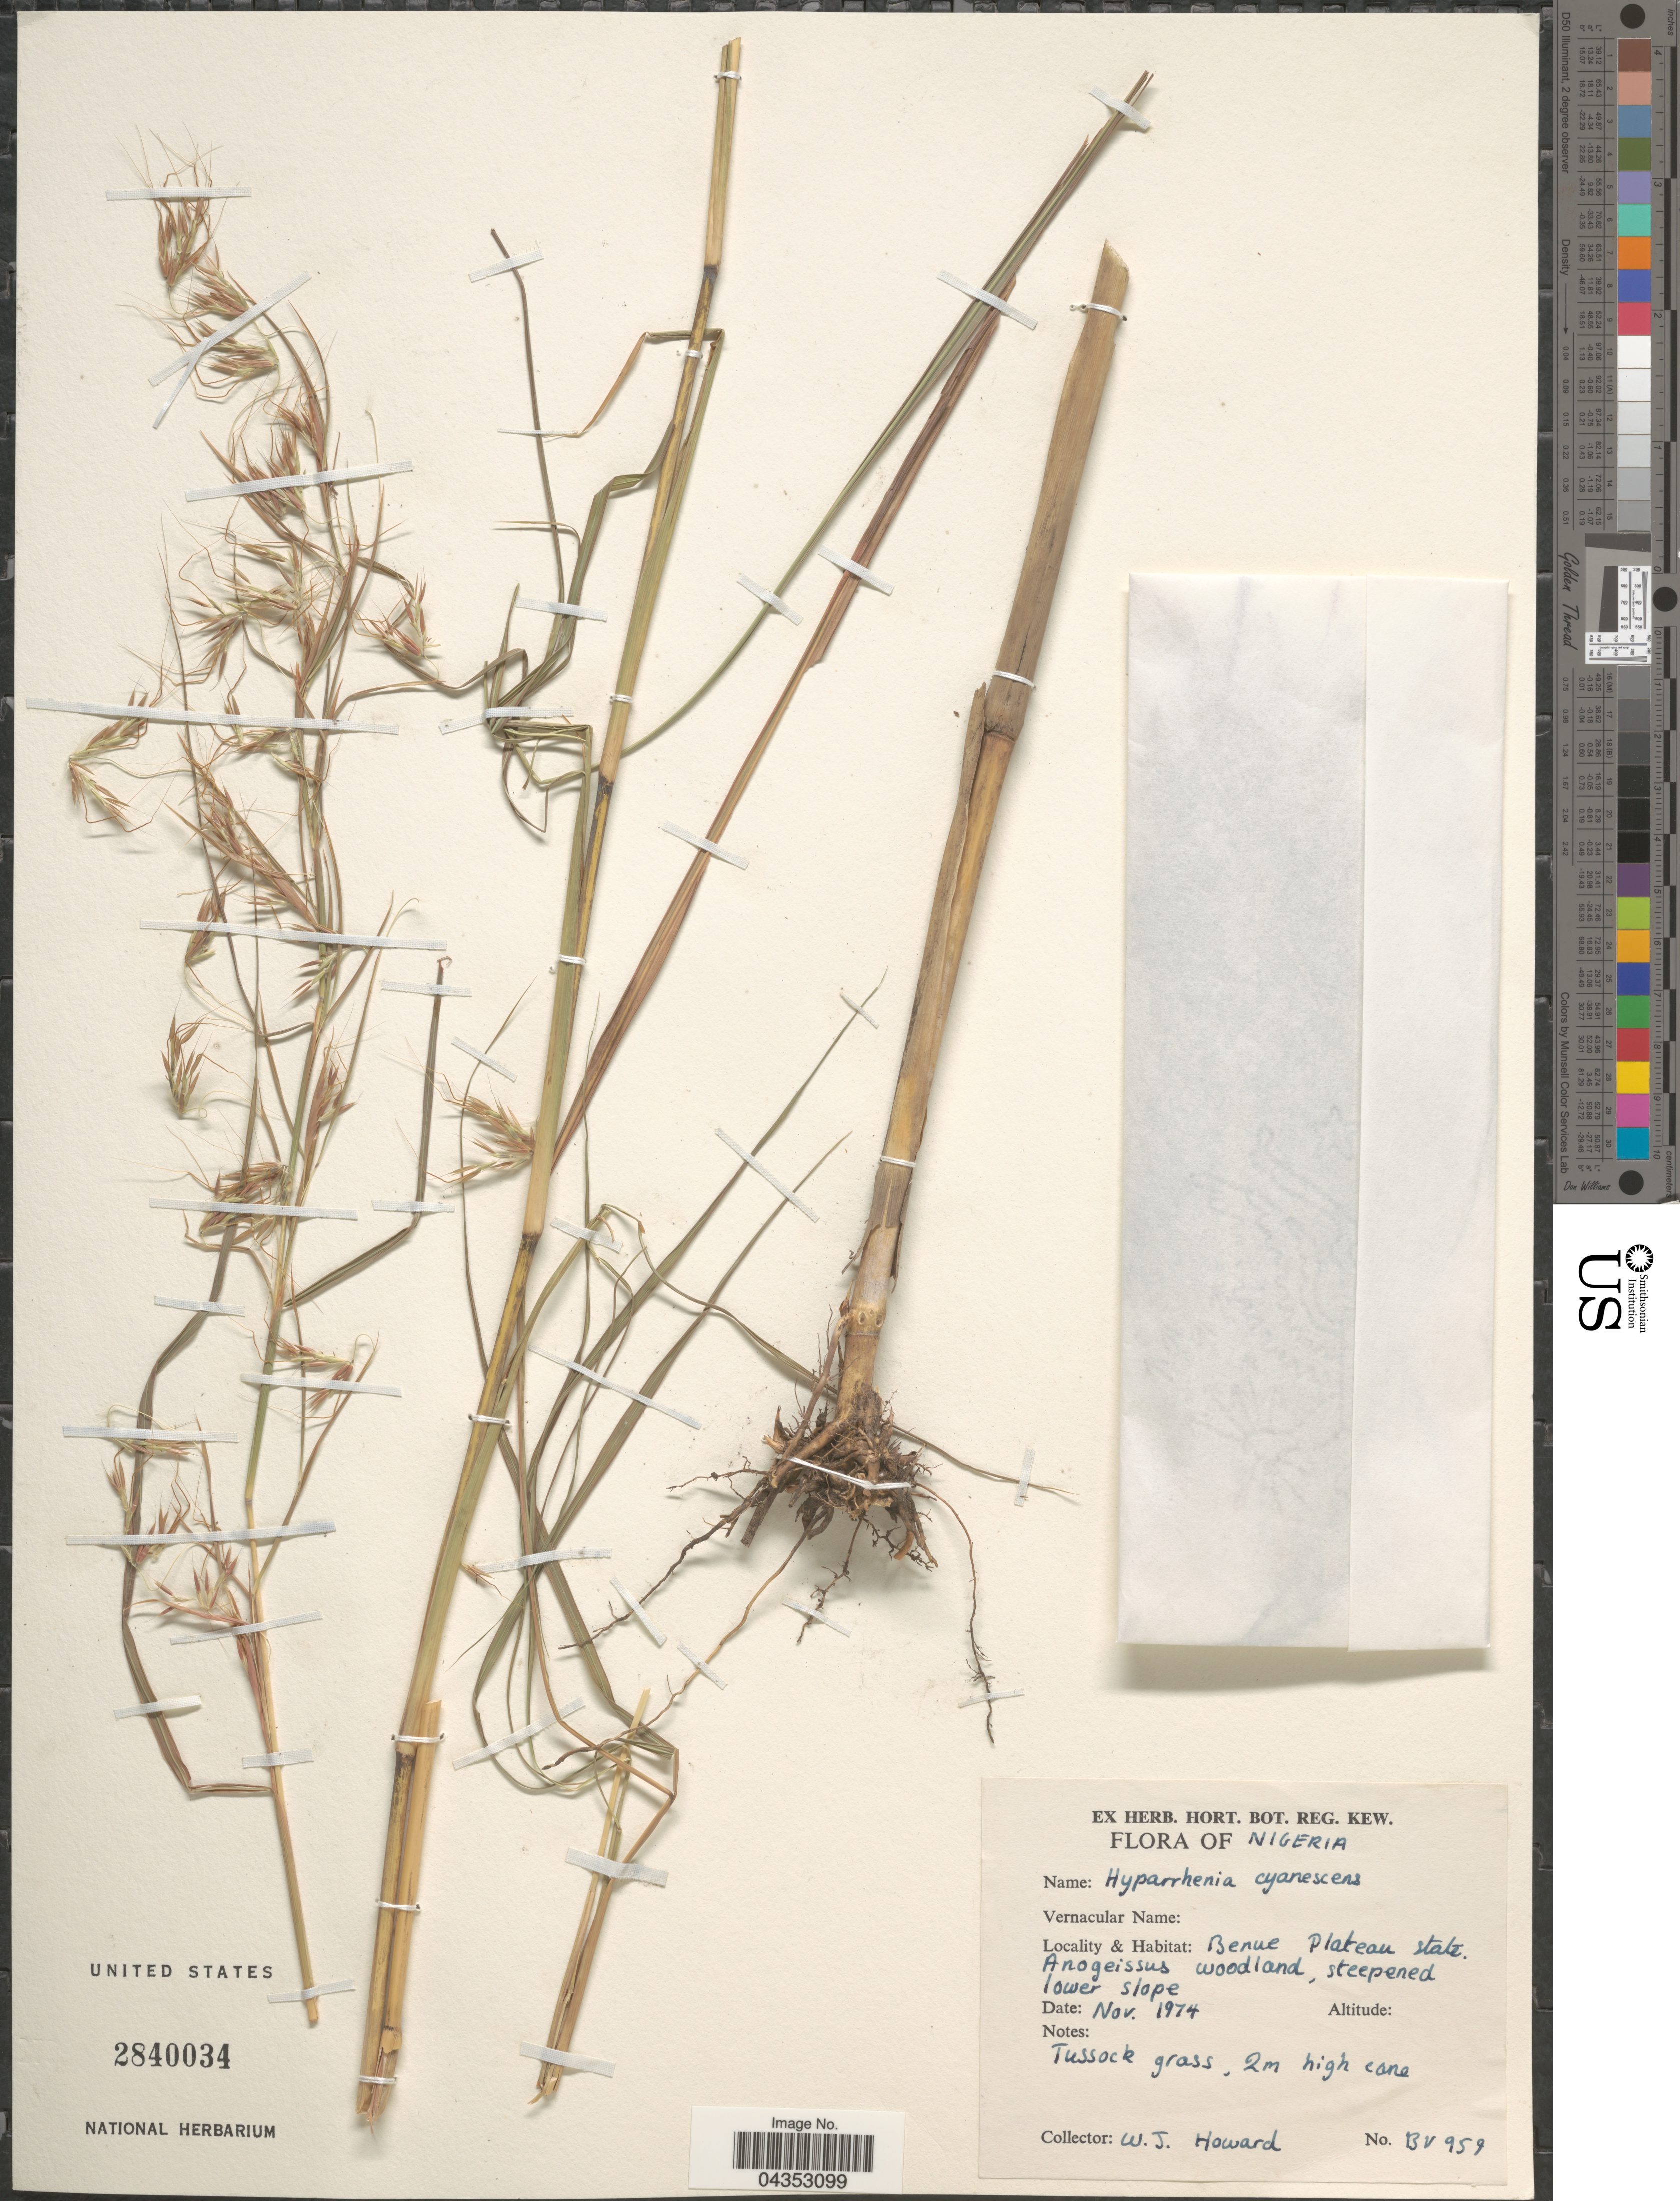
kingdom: Plantae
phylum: Tracheophyta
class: Liliopsida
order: Poales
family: Poaceae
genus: Hyparrhenia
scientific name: Hyparrhenia cyanescens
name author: (Stapf) Stapf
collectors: W. J. Howard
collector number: BV959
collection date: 1974-11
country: Nigeria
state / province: Benue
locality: Benue Plateau State. Anogeissus woodland, steepened lower slope.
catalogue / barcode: US 2840034